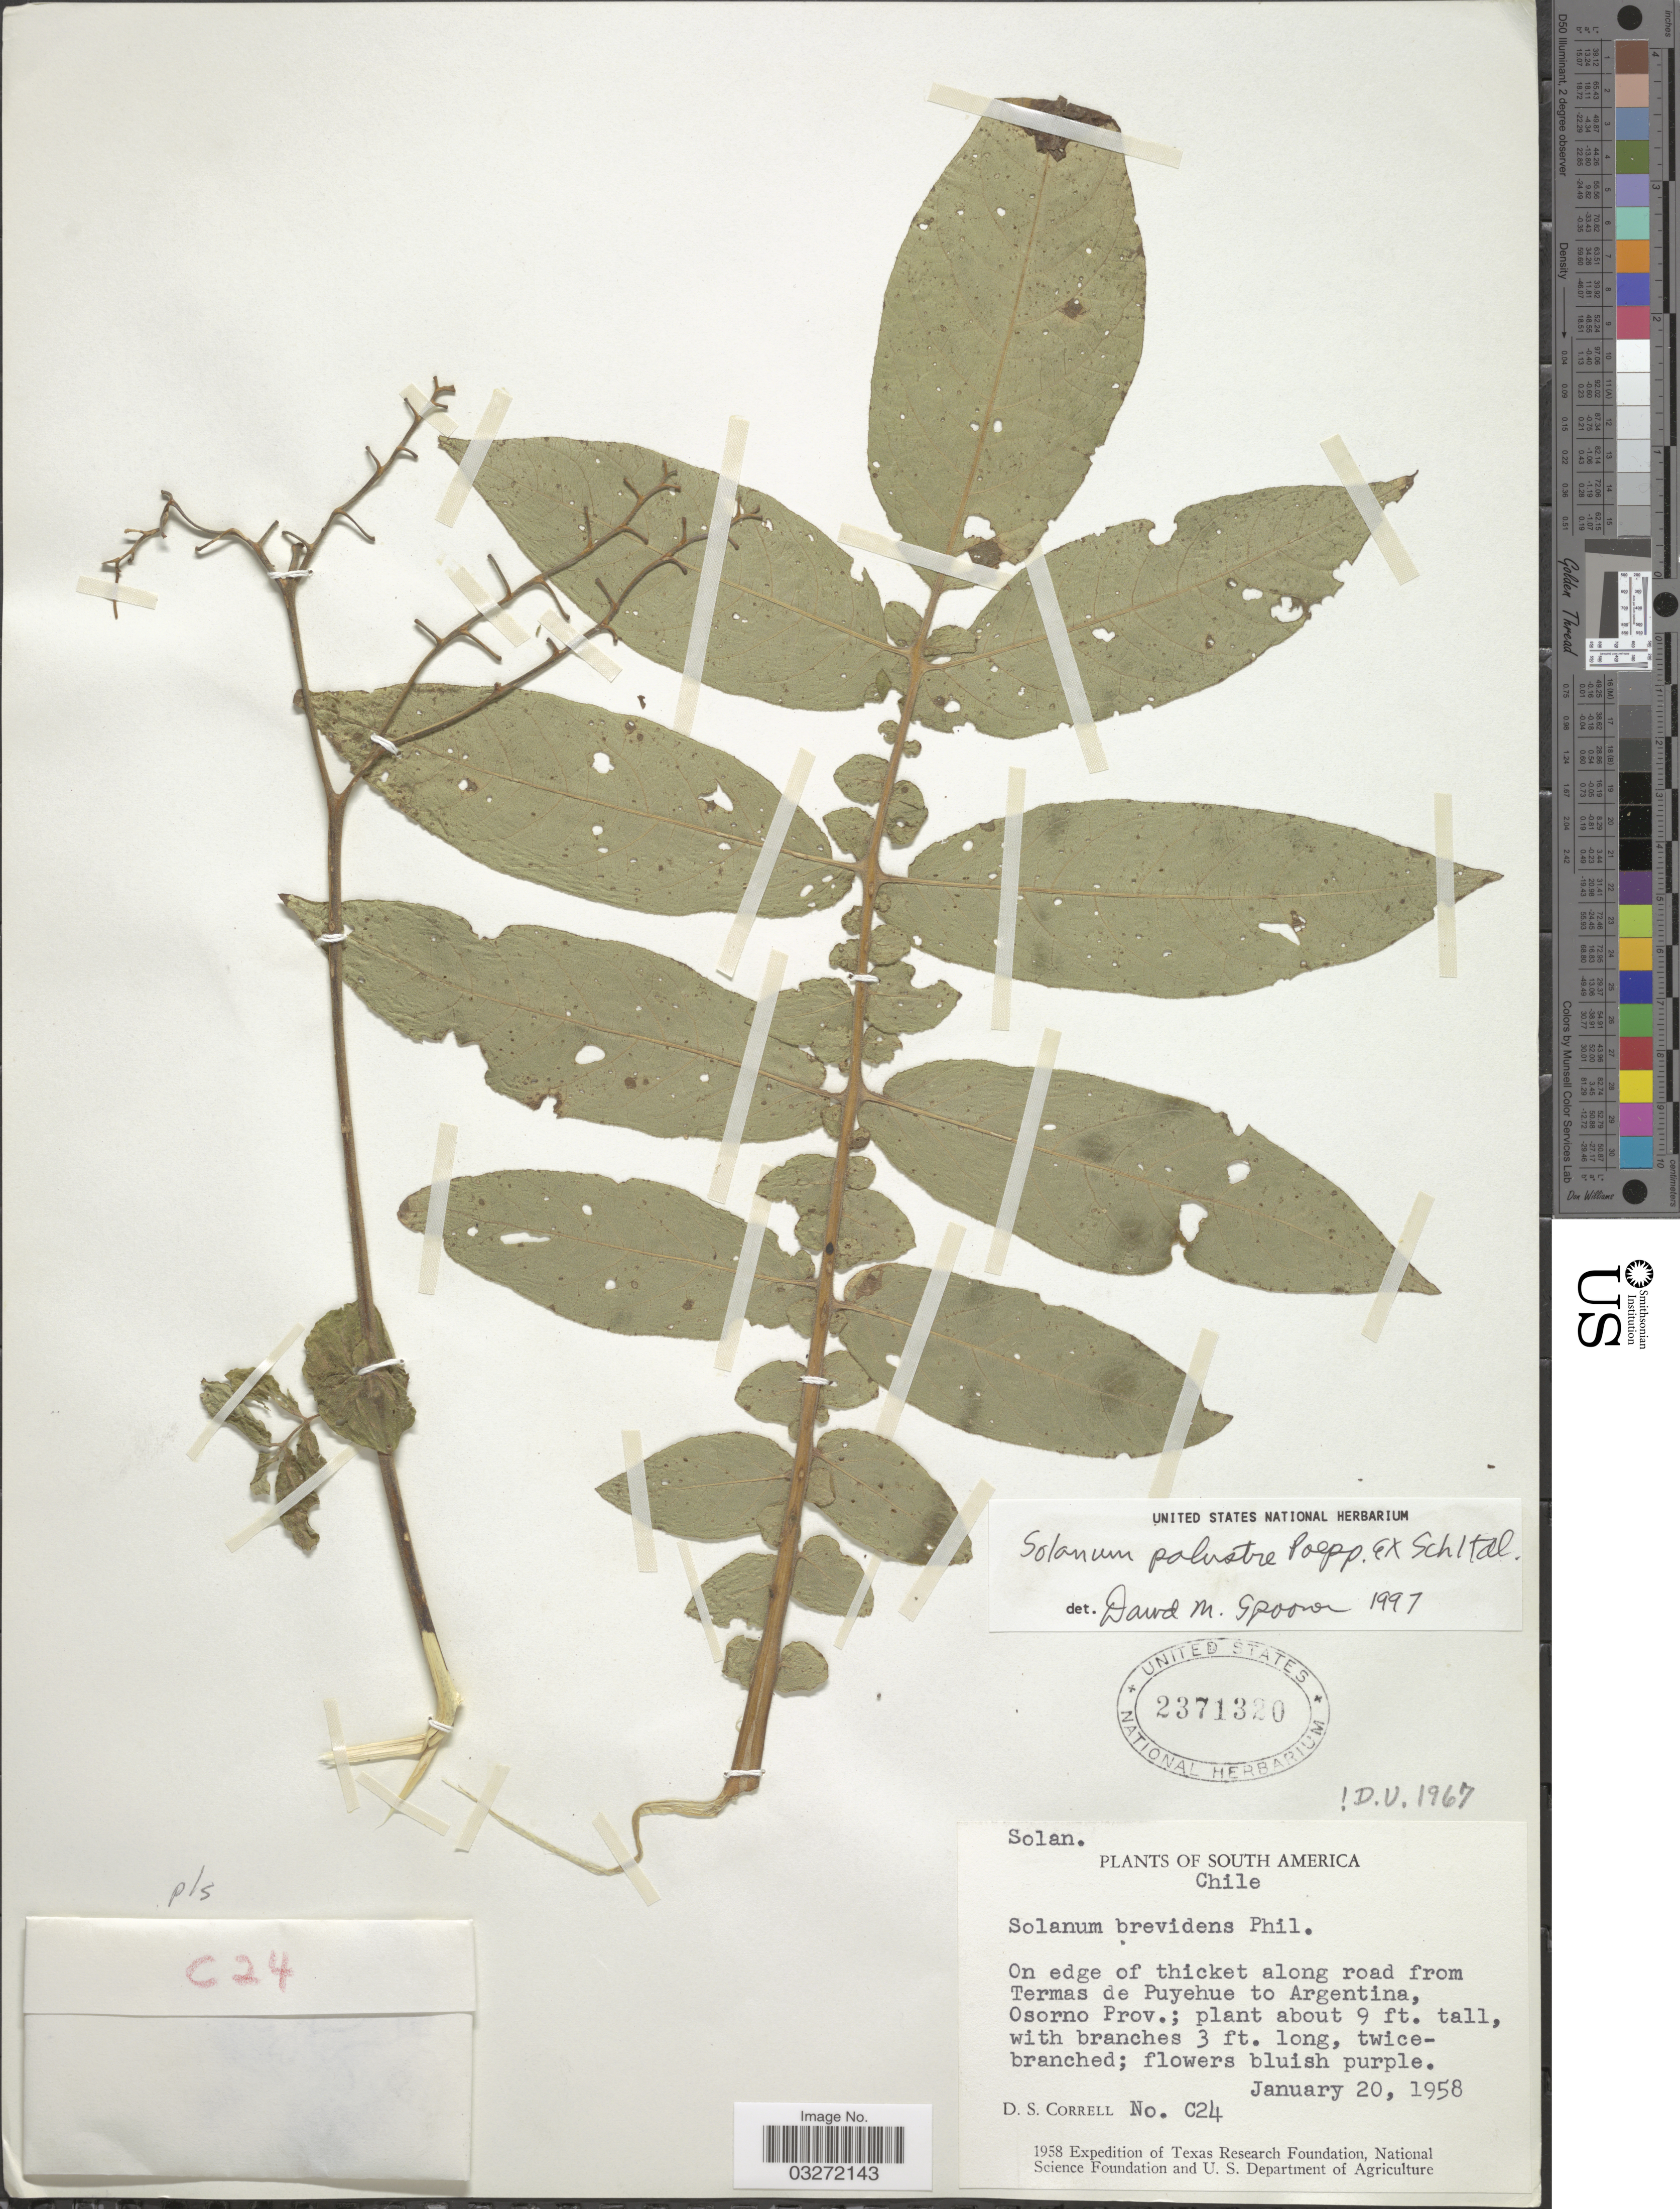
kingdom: Plantae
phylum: Tracheophyta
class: Magnoliopsida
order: Solanales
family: Solanaceae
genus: Solanum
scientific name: Solanum palustre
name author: Poepp. ex Schltr.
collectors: D. S. Correll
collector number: C24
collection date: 1958-01-20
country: Chile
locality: On edge of thicket along road from Termas de Puyehue to Argentina, Osorno Prov.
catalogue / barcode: US 2371320